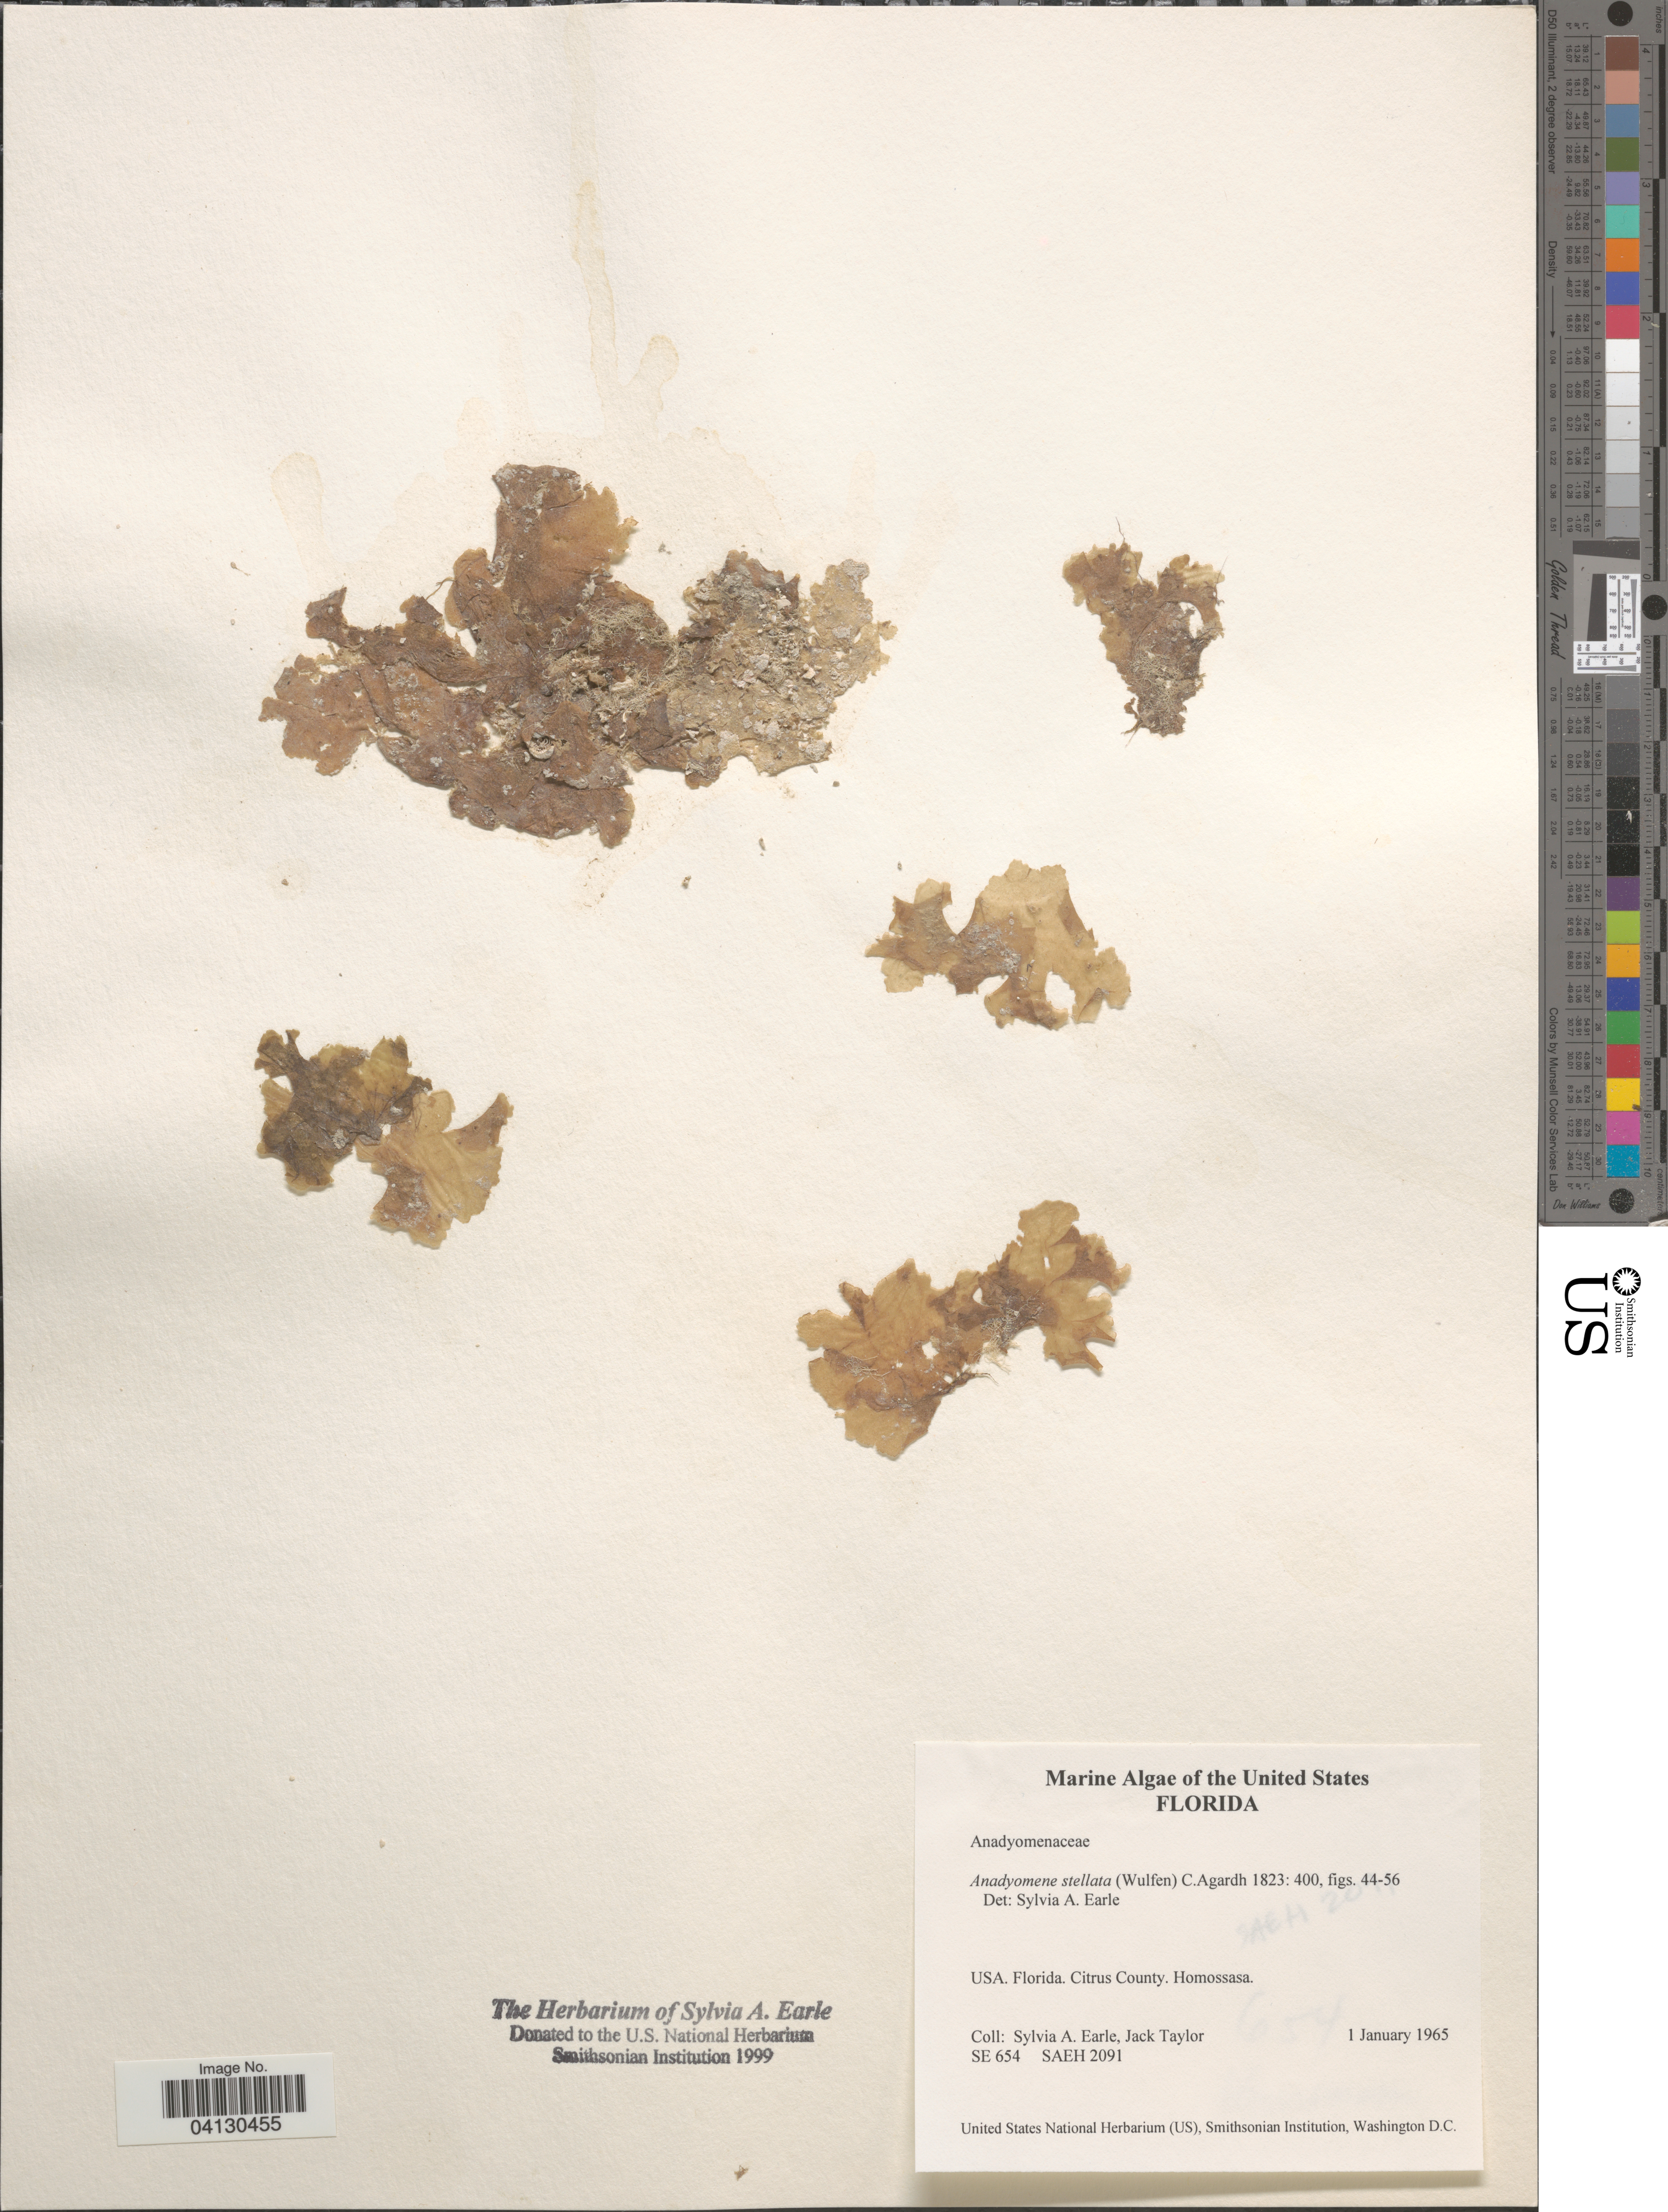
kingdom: Plantae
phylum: Chlorophyta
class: Ulvophyceae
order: Cladophorales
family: Anadyomenaceae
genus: Anadyomene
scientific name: Anadyomene stellata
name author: (Wulfen) C. Agardh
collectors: S. A. Earle & J. Taylor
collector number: SE654/SAEH2091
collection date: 1965-01-01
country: United States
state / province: Florida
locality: Citrus County. Homossasa.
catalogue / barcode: US 329169